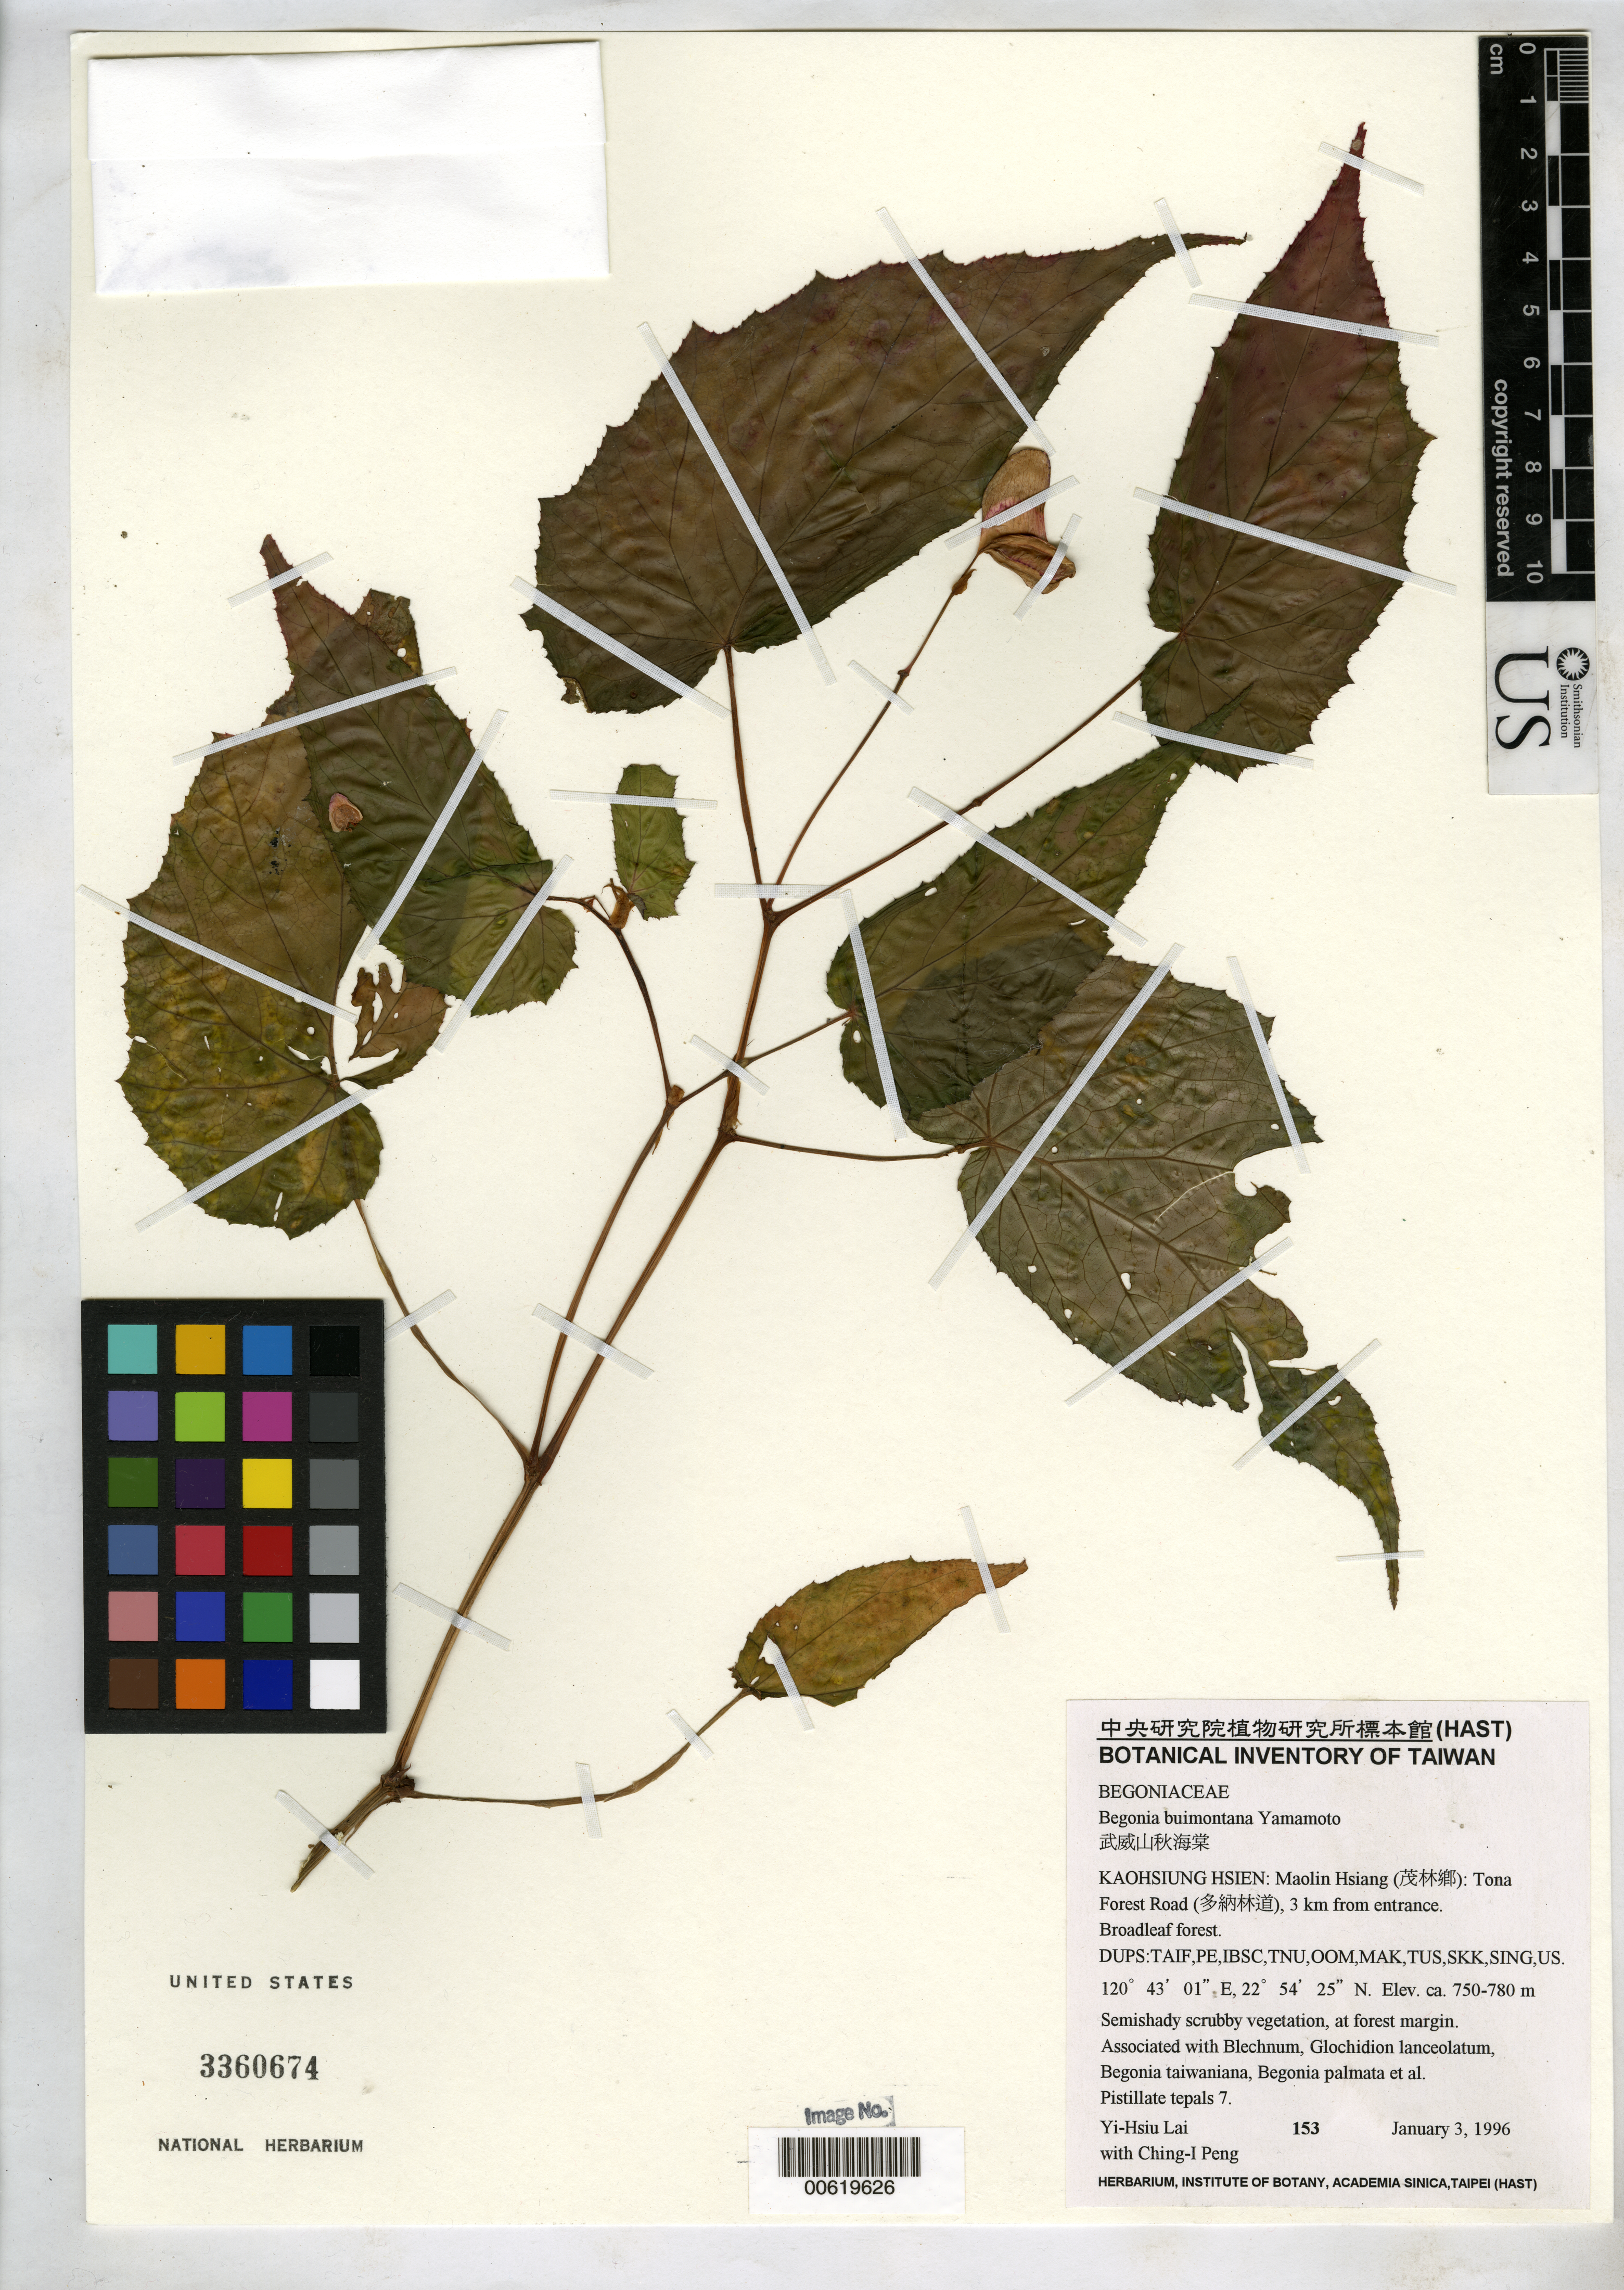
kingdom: Plantae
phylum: Tracheophyta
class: Magnoliopsida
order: Cucurbitales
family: Begoniaceae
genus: Begonia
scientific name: Begonia bu-imontana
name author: Yamam.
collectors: Y. Lai & C.-I Peng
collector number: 153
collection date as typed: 03 Jan 1996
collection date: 1996-01-03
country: Taiwan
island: Taiwan [Formosa]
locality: Kaohsiung hsien, maolin hsiang, tona forest road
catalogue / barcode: US 3360674